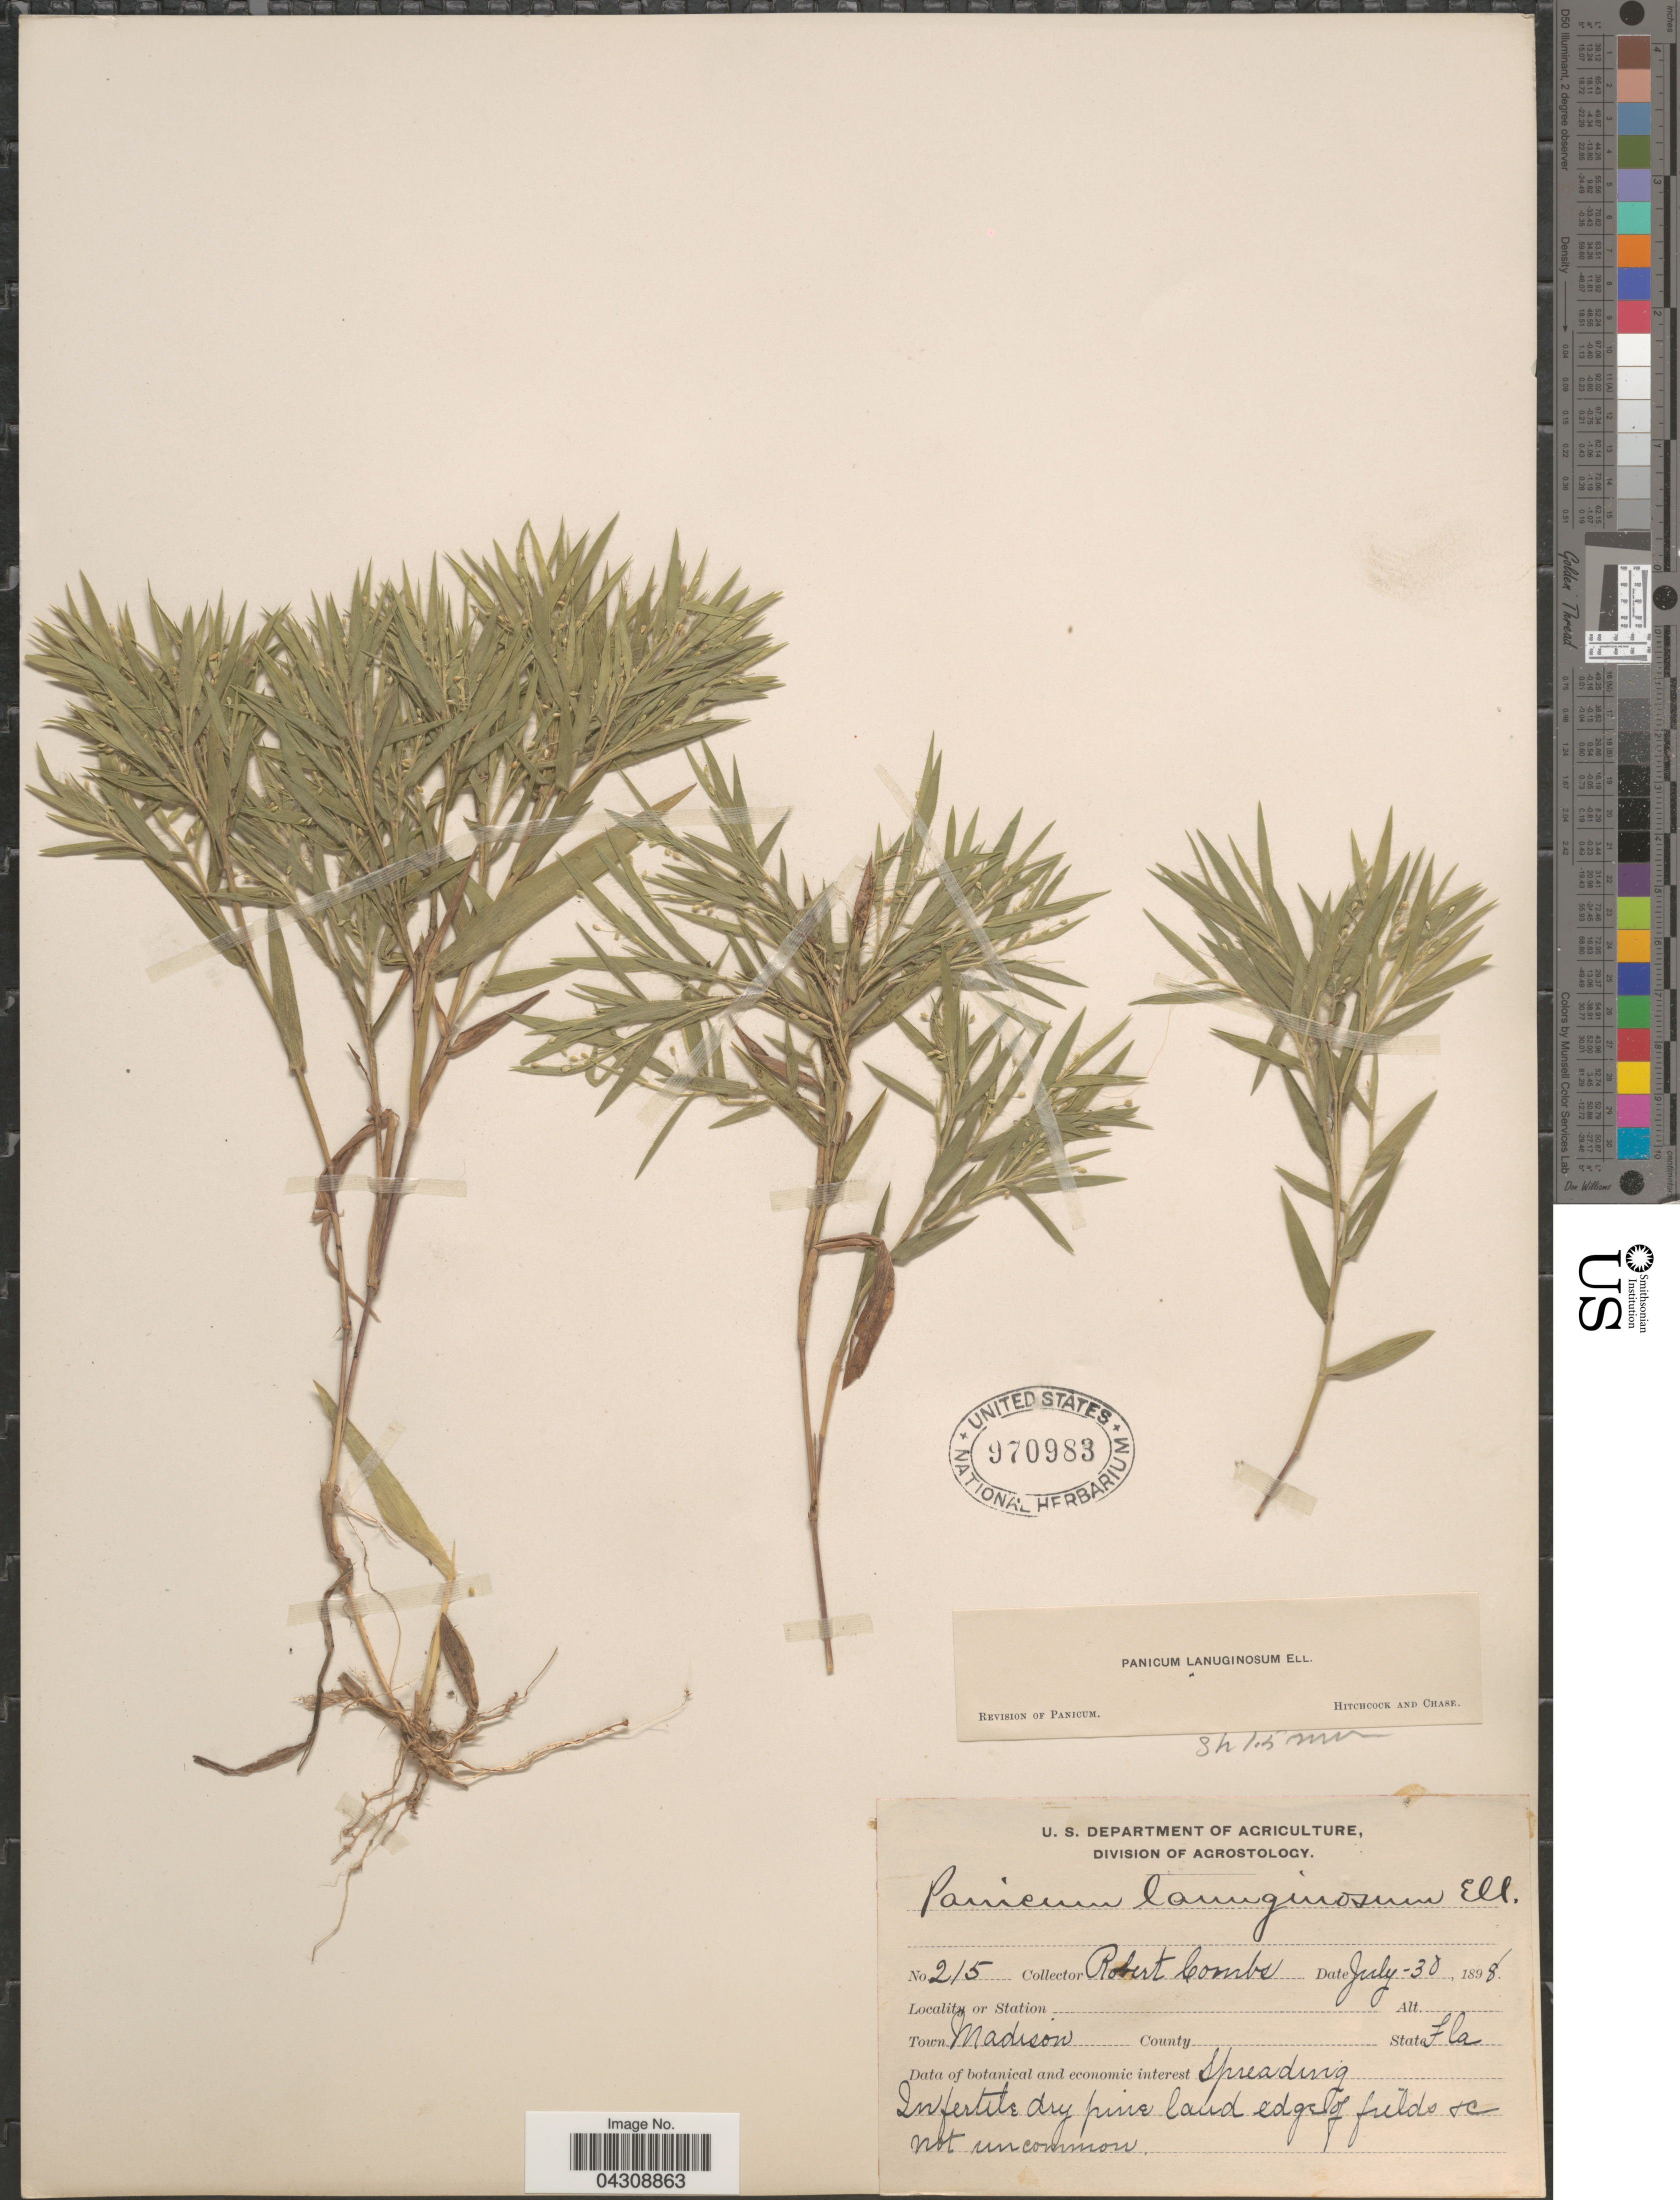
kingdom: Plantae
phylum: Tracheophyta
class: Liliopsida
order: Poales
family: Poaceae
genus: Dichanthelium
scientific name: Dichanthelium acuminatum var. acuminatum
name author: (Sw.) Gould & C.A. Clark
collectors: R. Combs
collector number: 215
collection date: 1898-07-30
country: United States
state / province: Florida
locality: Town Madison. In fertile dry pine land edge of fields.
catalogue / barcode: US 970983